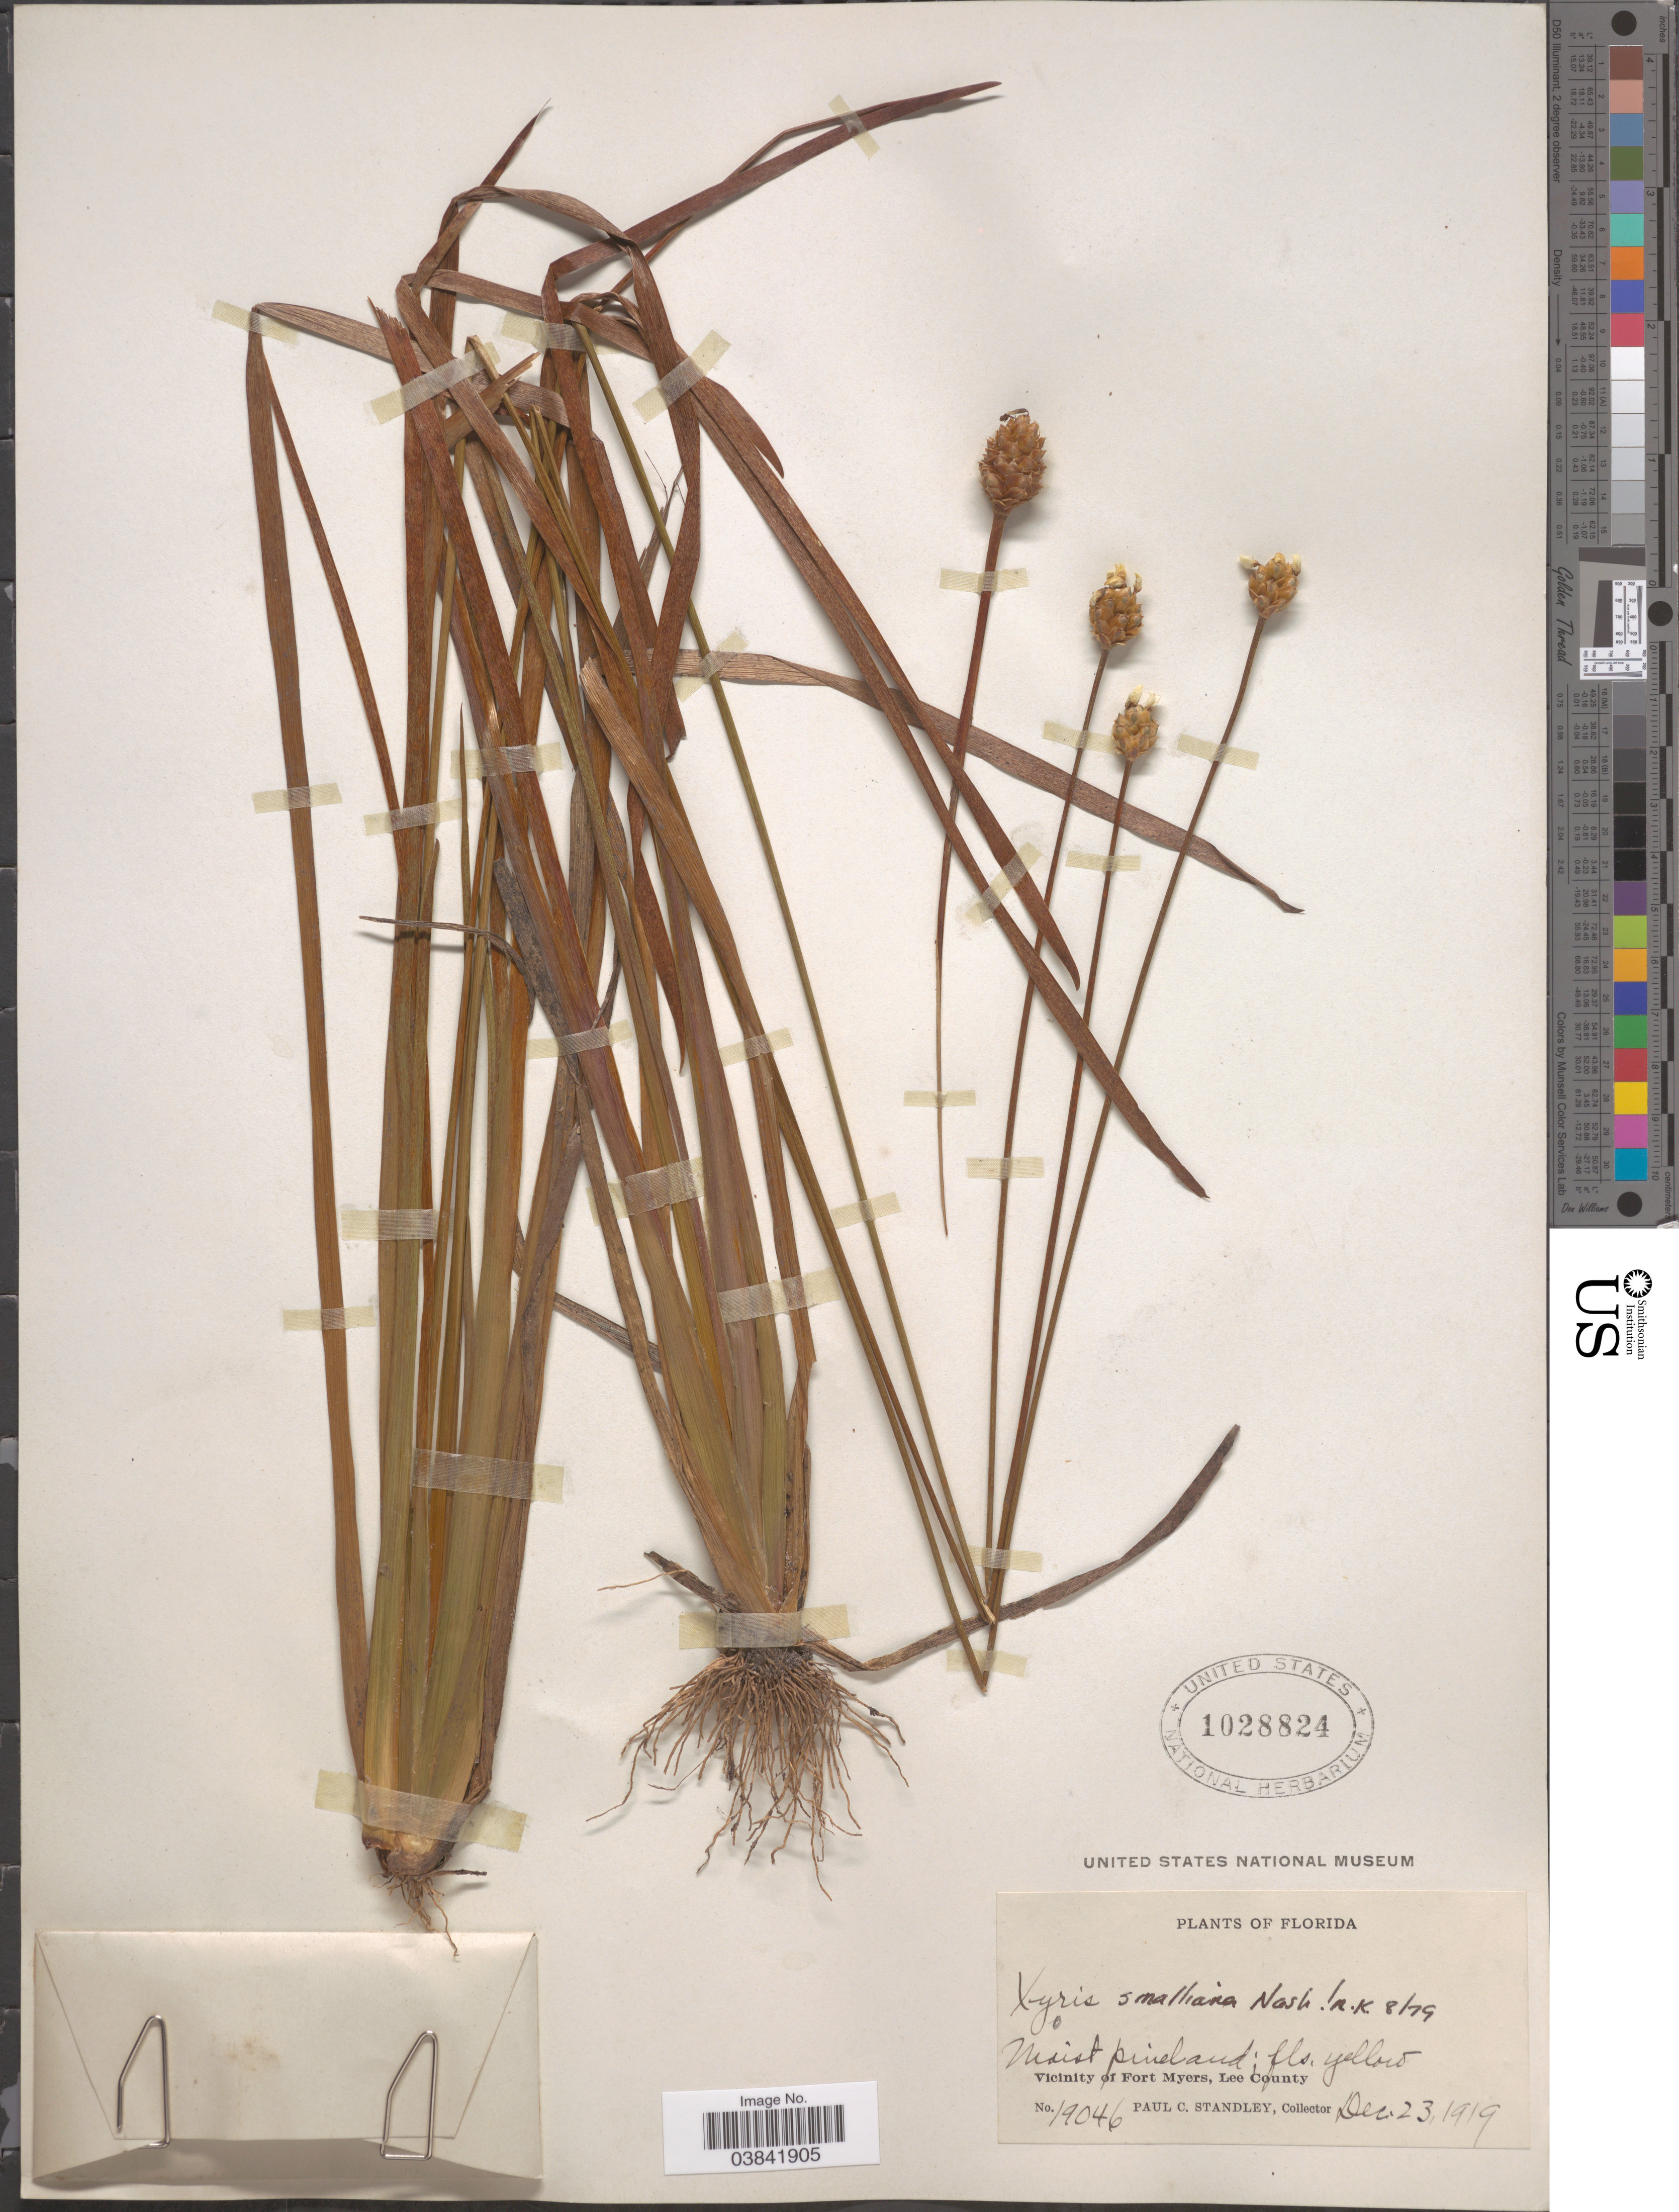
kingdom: Plantae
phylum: Tracheophyta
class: Liliopsida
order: Poales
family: Xyridaceae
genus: Xyris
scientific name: Xyris smalliana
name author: Nash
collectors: P. C. Standley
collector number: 19046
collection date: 1919-12-23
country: United States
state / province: Florida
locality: Vicinity of Fort Myers, Lee County.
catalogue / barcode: US 1028824